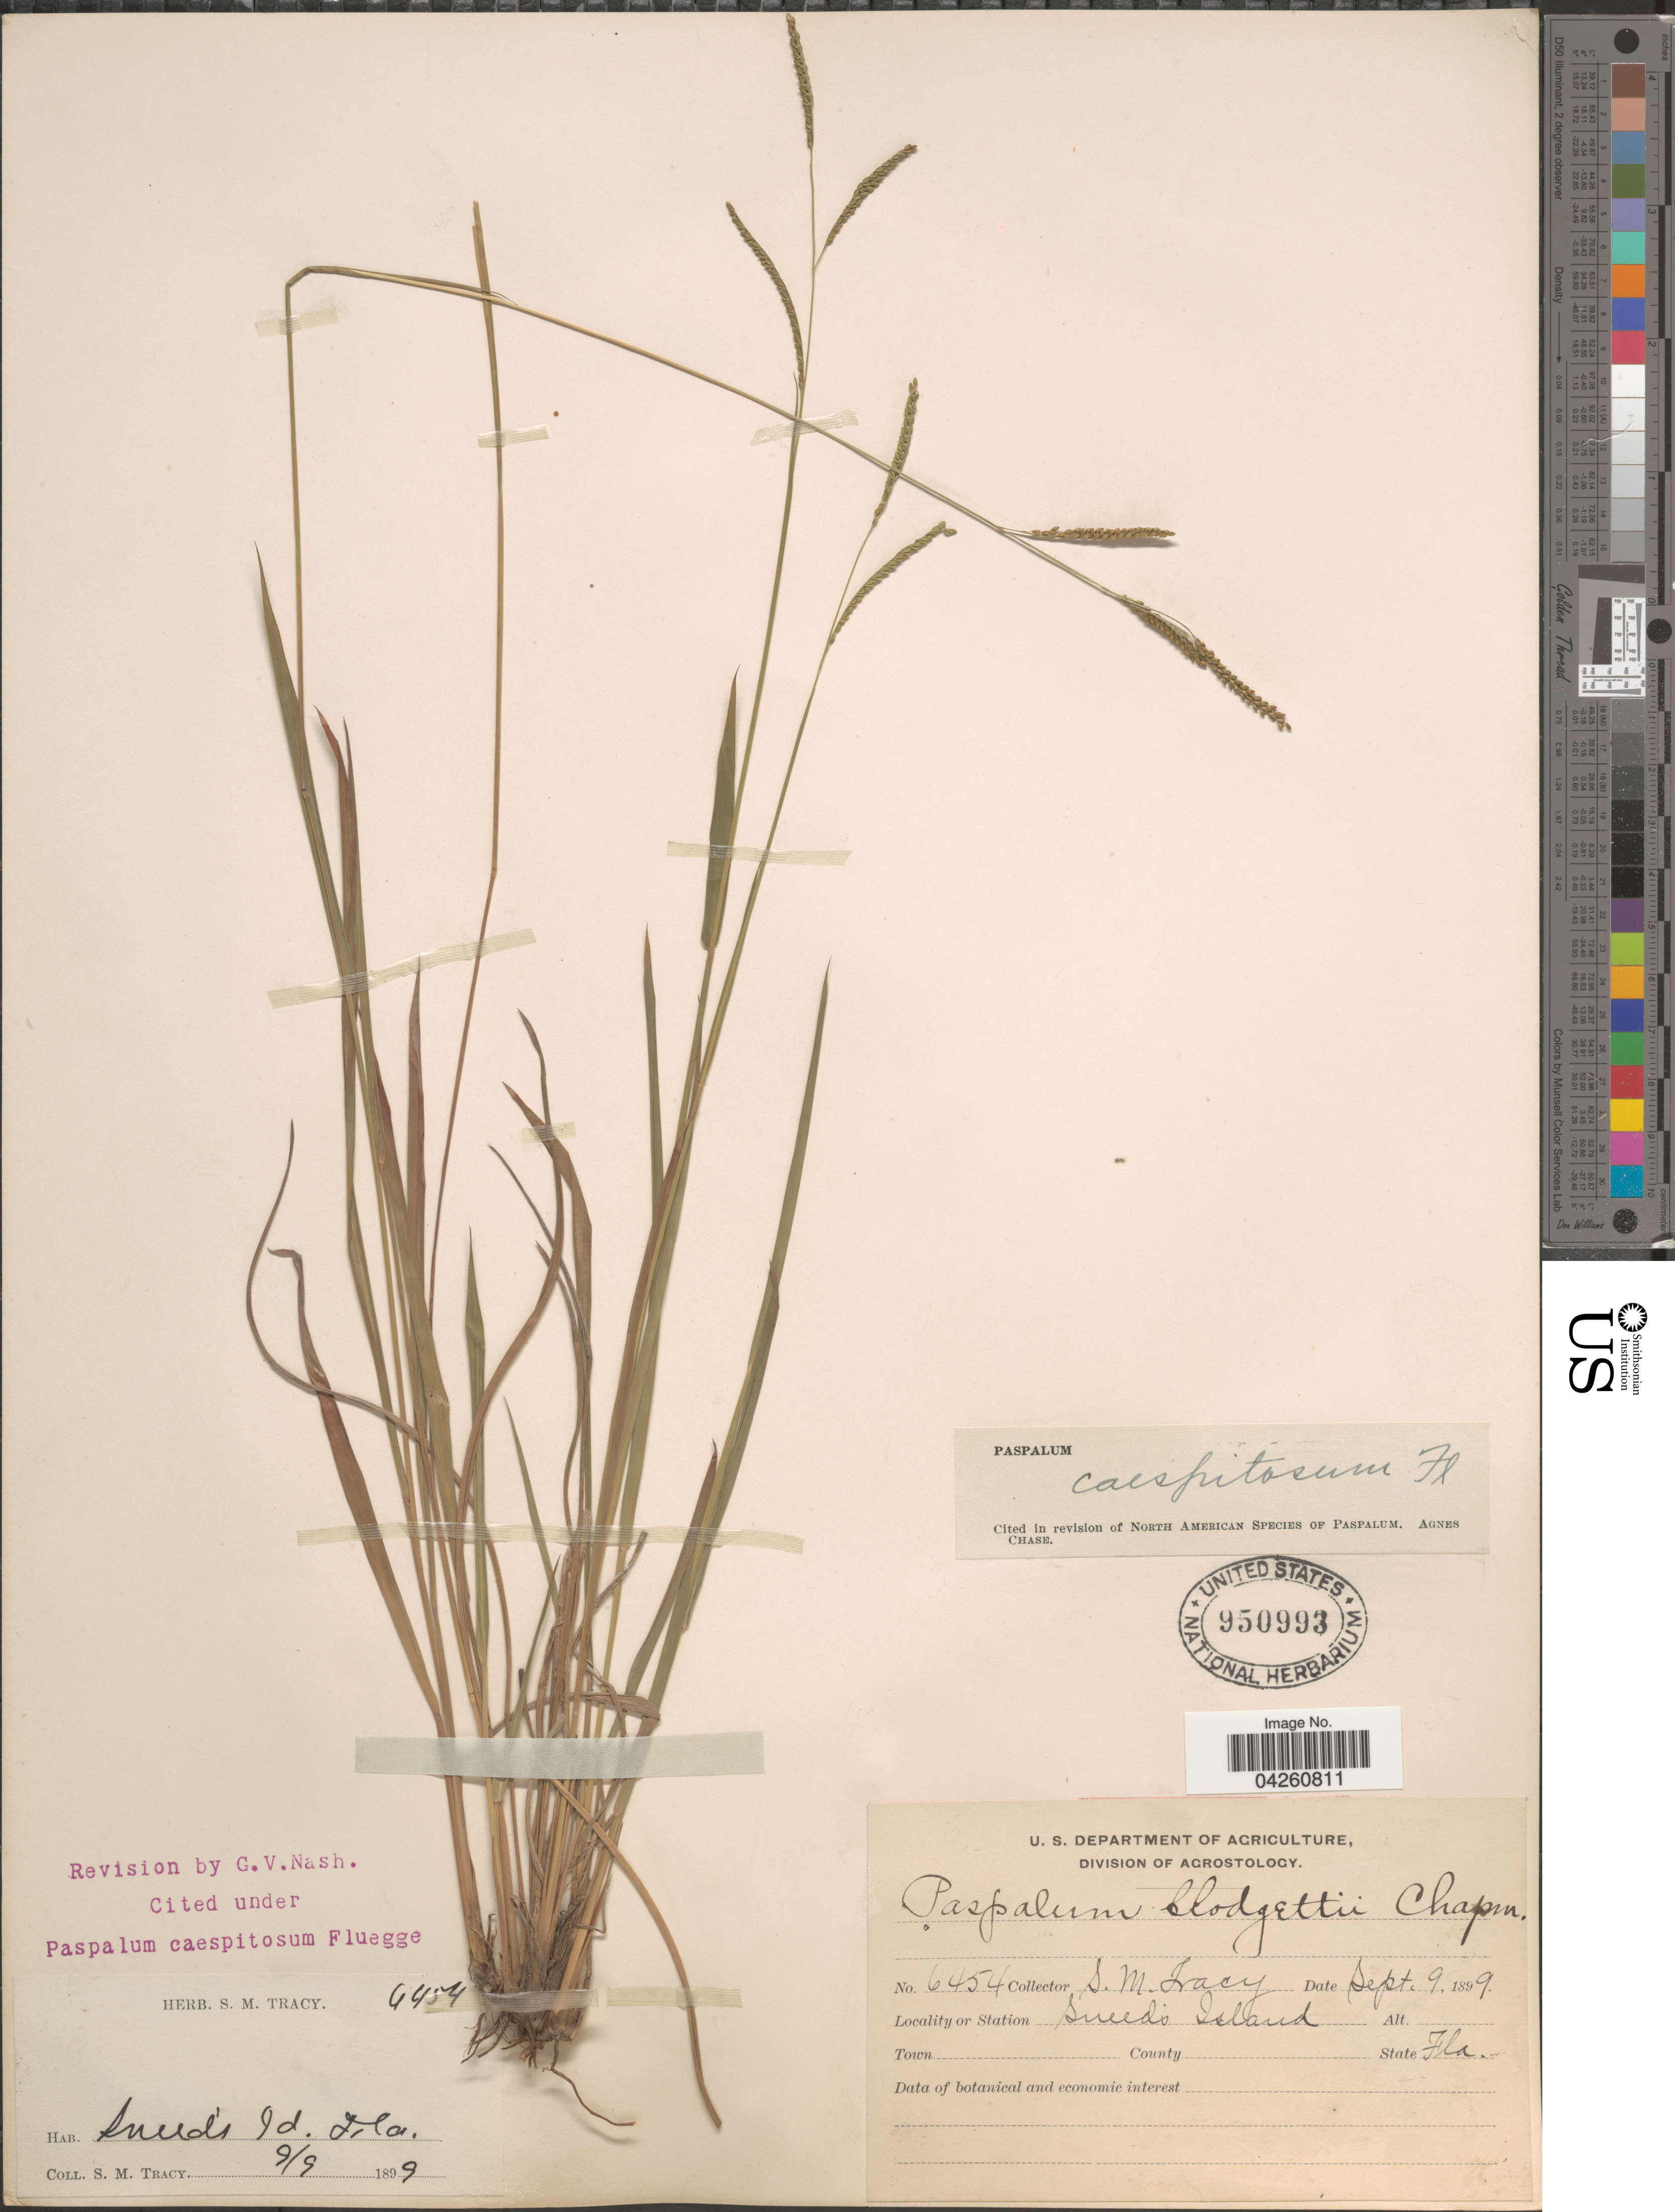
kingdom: Plantae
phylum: Tracheophyta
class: Liliopsida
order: Poales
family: Poaceae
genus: Paspalum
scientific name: Paspalum caespitosum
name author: Flüggé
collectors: S. M. Tracy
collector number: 6454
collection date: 1899-09-09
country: United States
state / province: Florida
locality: Sneed's Island.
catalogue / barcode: US 950993